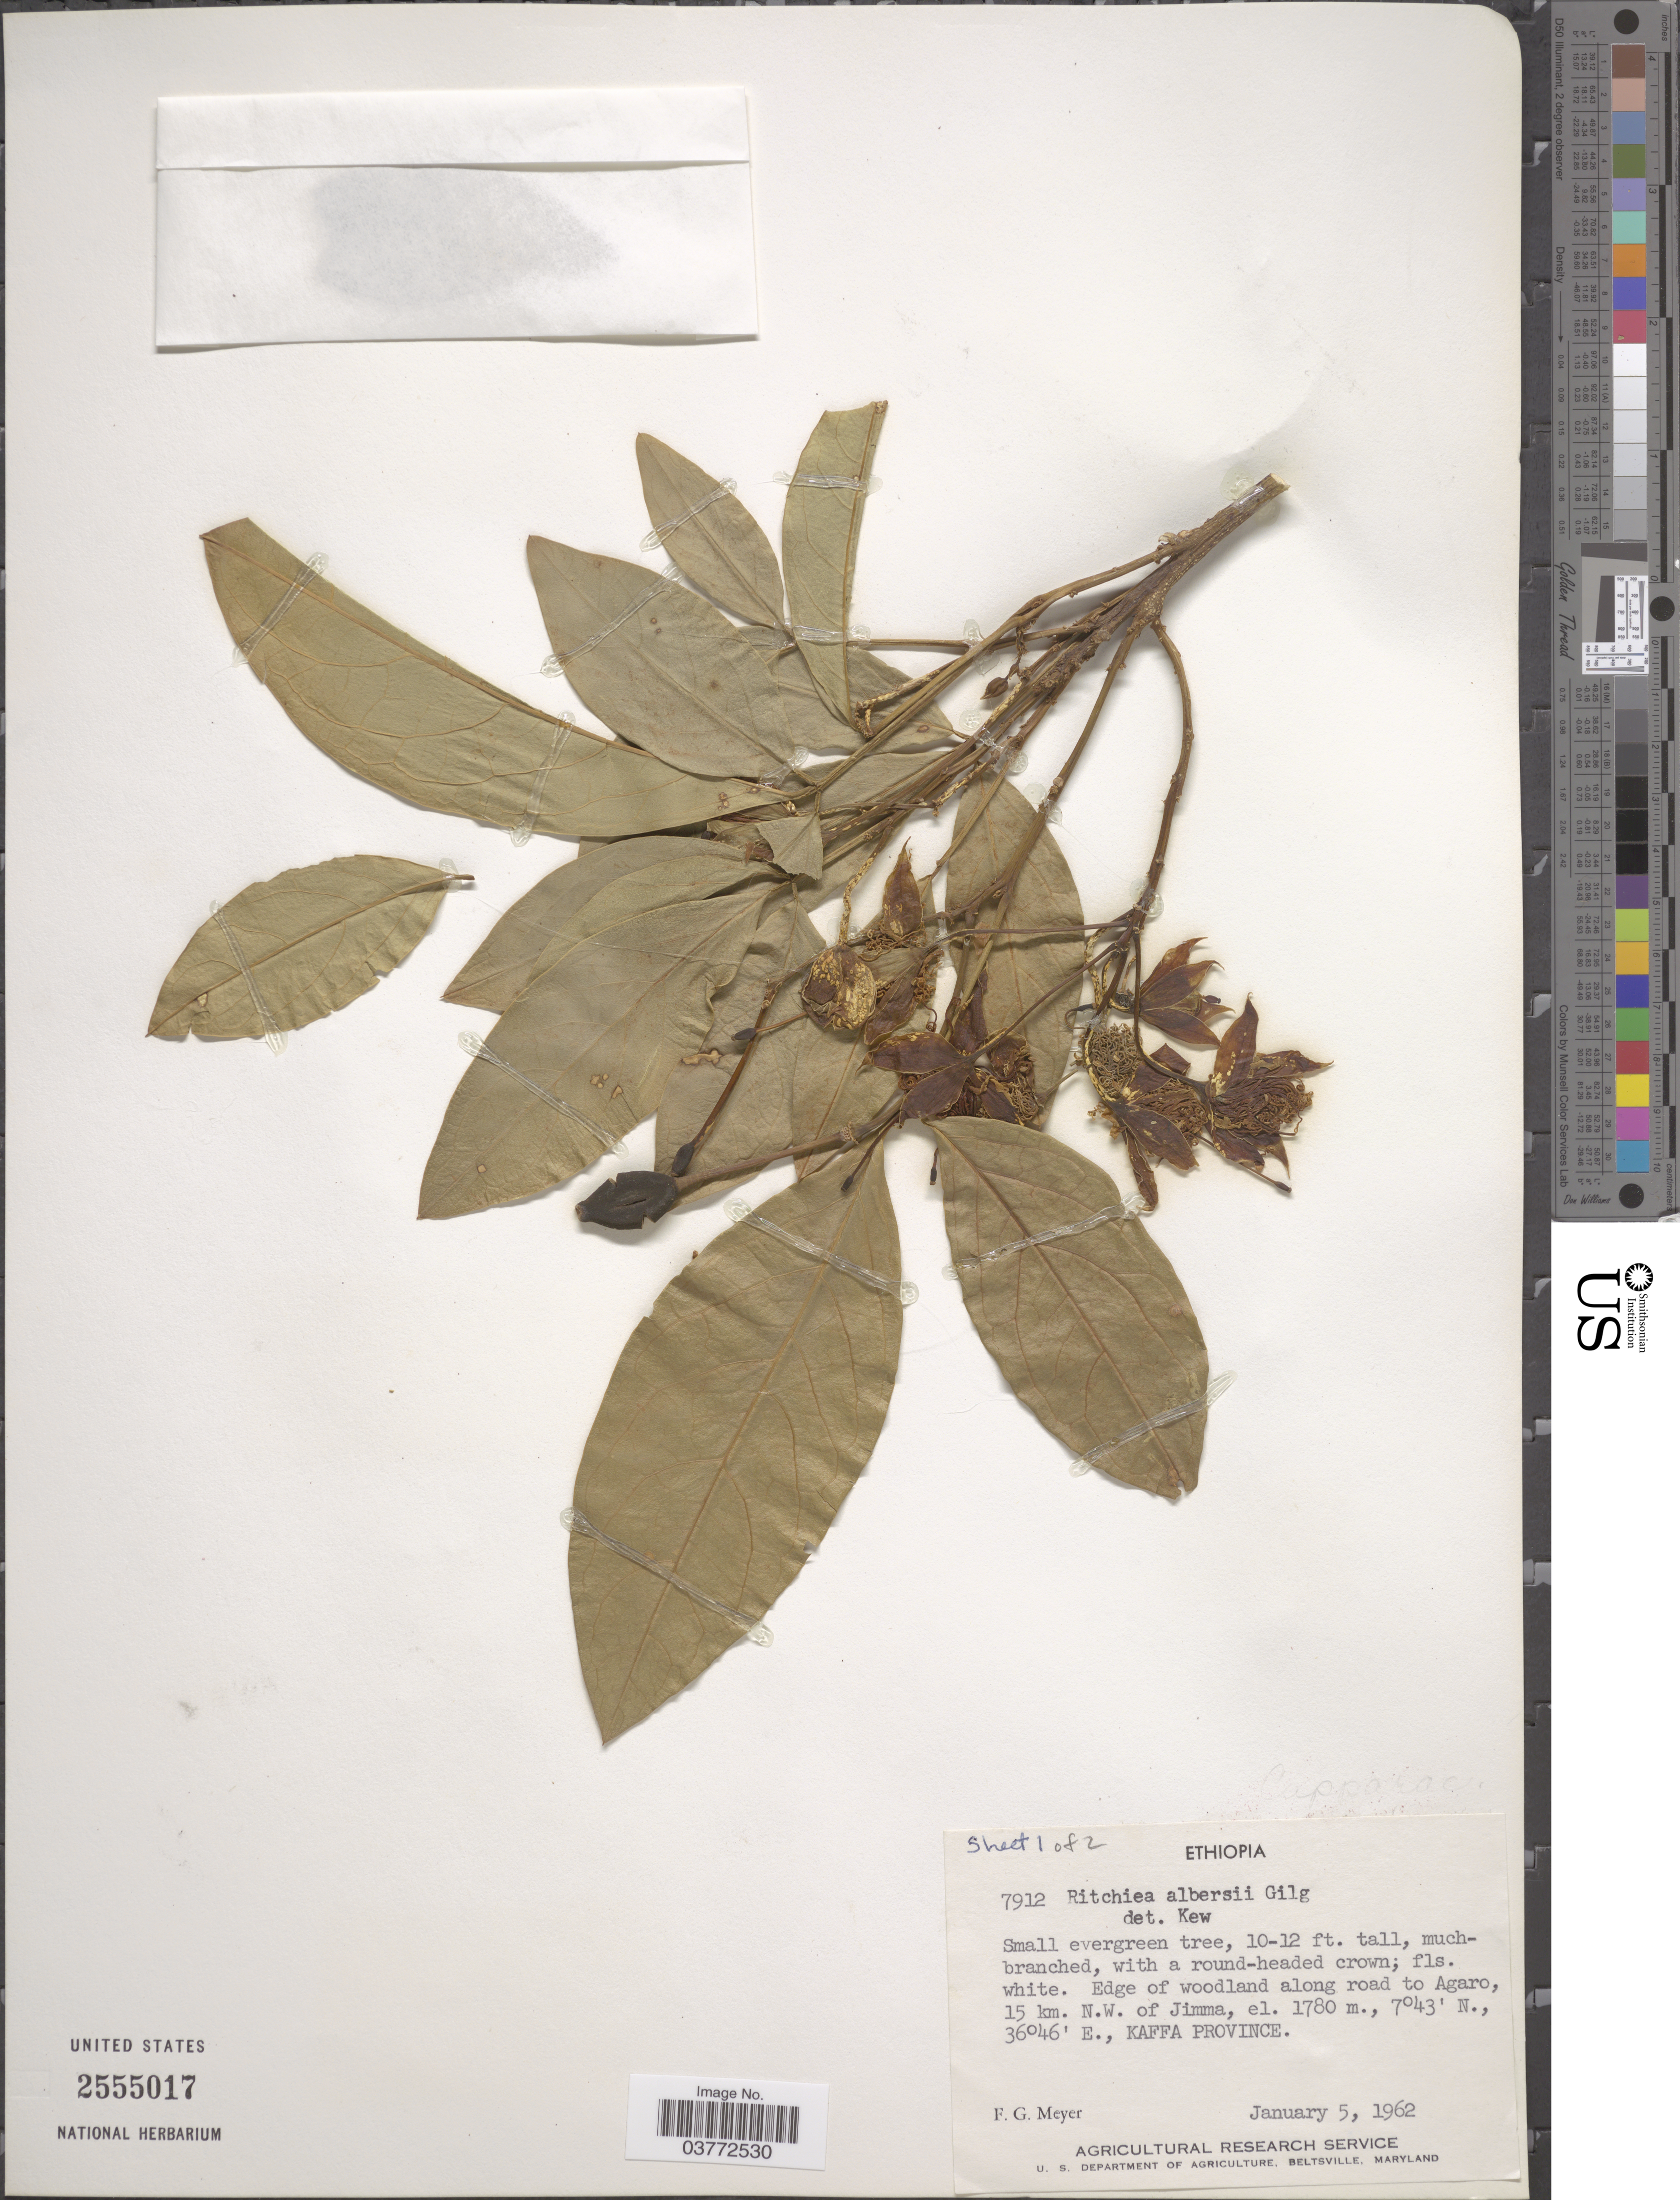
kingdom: Plantae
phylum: Tracheophyta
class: Magnoliopsida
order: Brassicales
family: Capparaceae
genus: Ritchiea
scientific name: Ritchiea albersii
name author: Gilg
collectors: F. G. Meyer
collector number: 7912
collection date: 1962-01-05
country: Ethiopia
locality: Edge of woodland along road to Agaro, 15 km. N.W. of Jimma, Kaffa Province.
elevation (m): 1780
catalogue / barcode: US 2555017